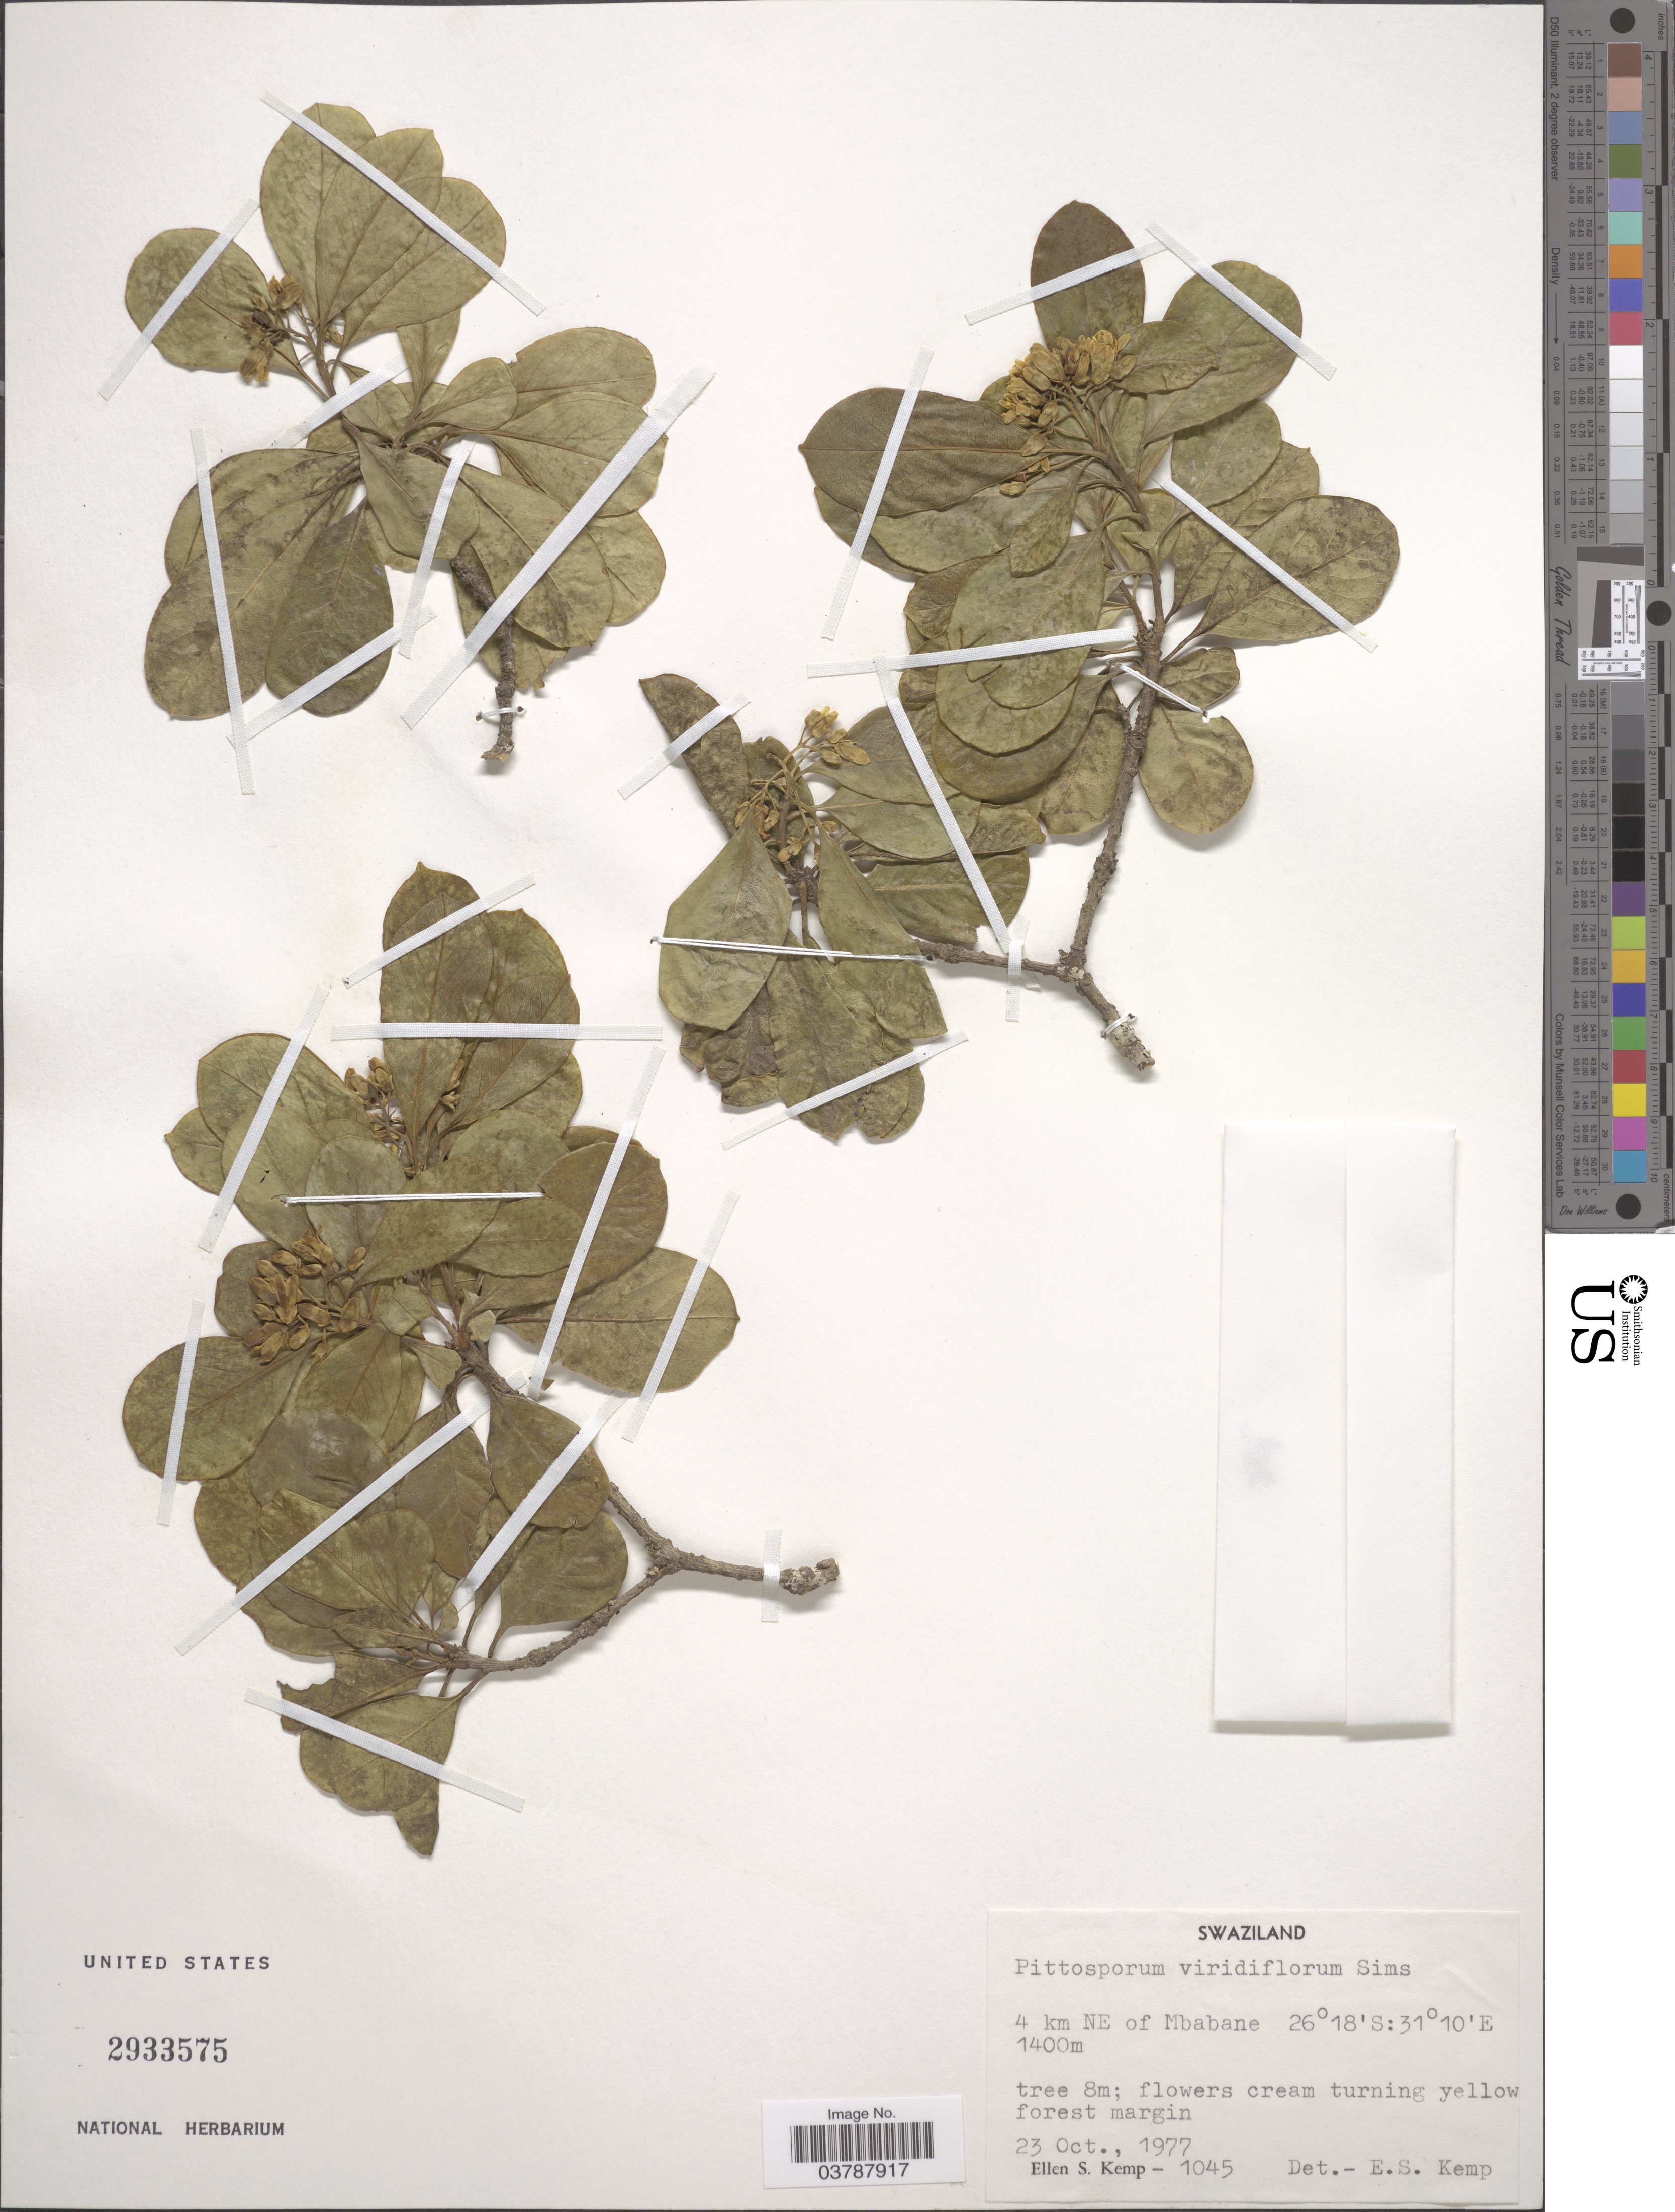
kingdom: Plantae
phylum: Tracheophyta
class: Magnoliopsida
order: Apiales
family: Pittosporaceae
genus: Pittosporum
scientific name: Pittosporum viridiflorum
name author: Sims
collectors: E. S. Kemp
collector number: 1045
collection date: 1977-10-23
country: Eswatini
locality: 4 km NE of Mbabane.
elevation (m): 1400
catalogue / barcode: US 2933575